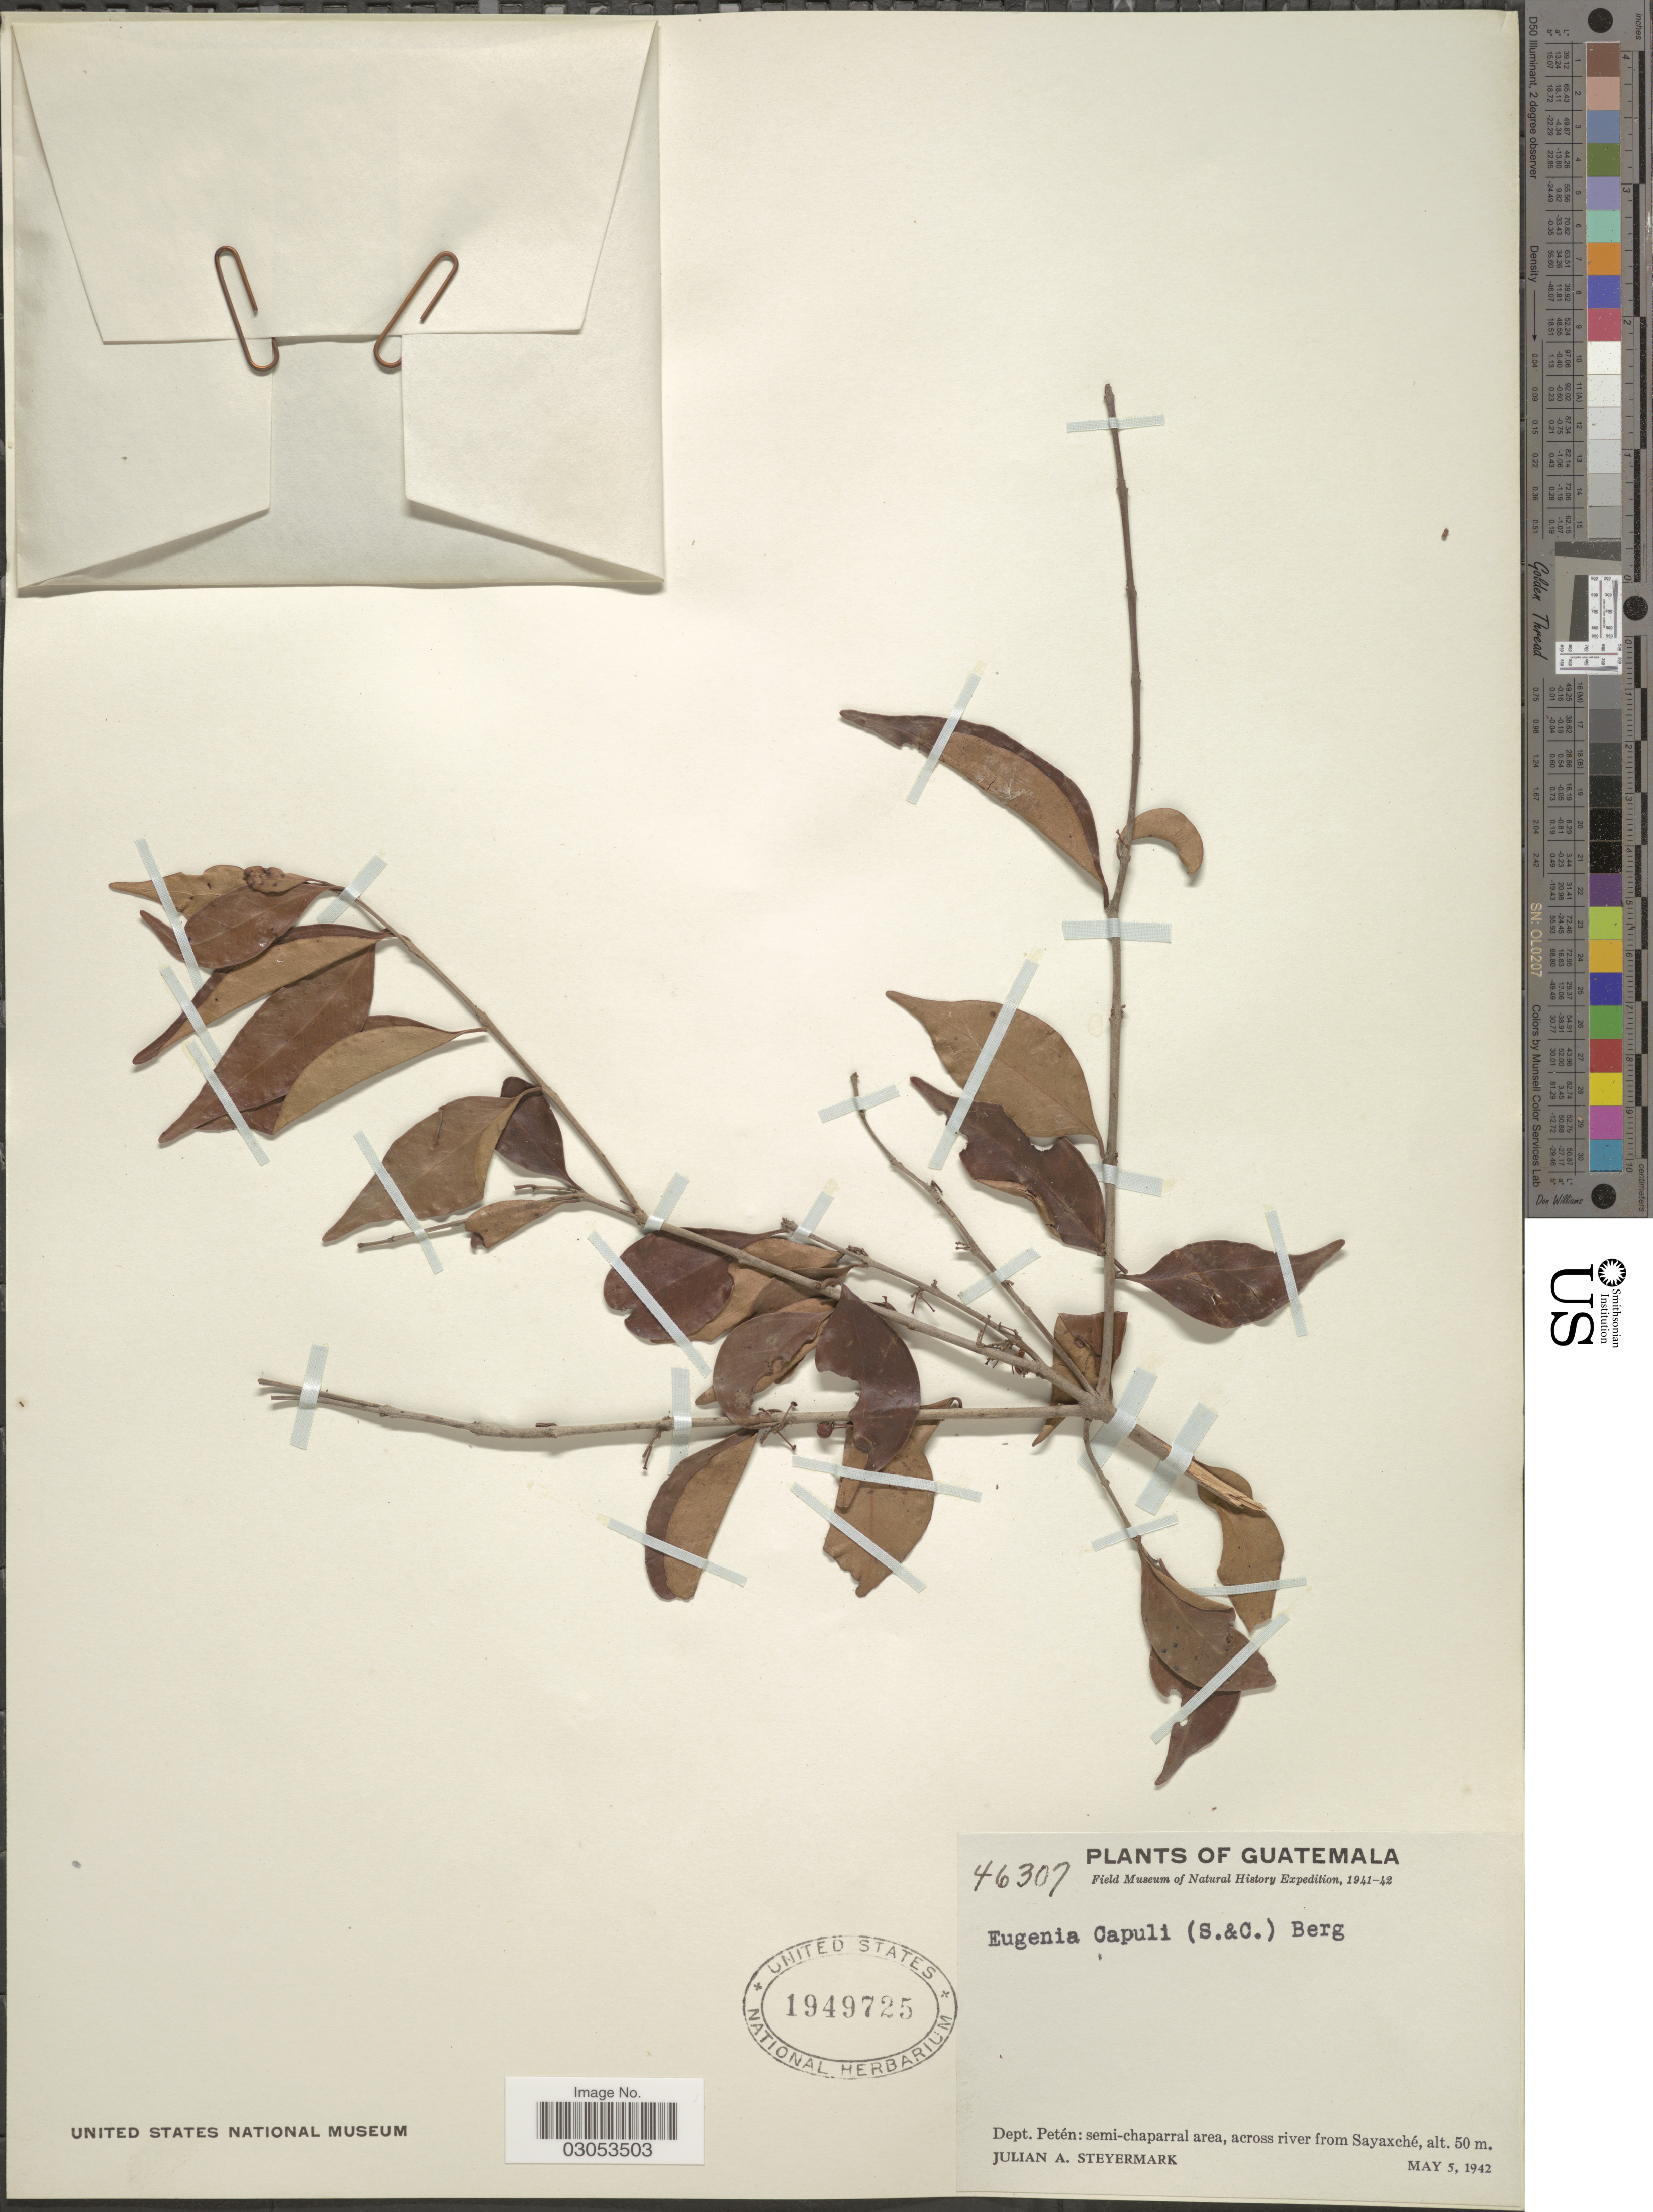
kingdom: Plantae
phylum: Tracheophyta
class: Magnoliopsida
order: Myrtales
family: Myrtaceae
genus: Eugenia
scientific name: Eugenia capuli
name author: (Schltdl. & Cham.) Hook. & Arn.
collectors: J. Steyermark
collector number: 46307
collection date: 1942-05-05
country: Guatemala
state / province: El Petén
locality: Dept. Petén: semi-chaparral area, across river from Sayaxché.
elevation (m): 50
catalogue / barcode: US 1949725